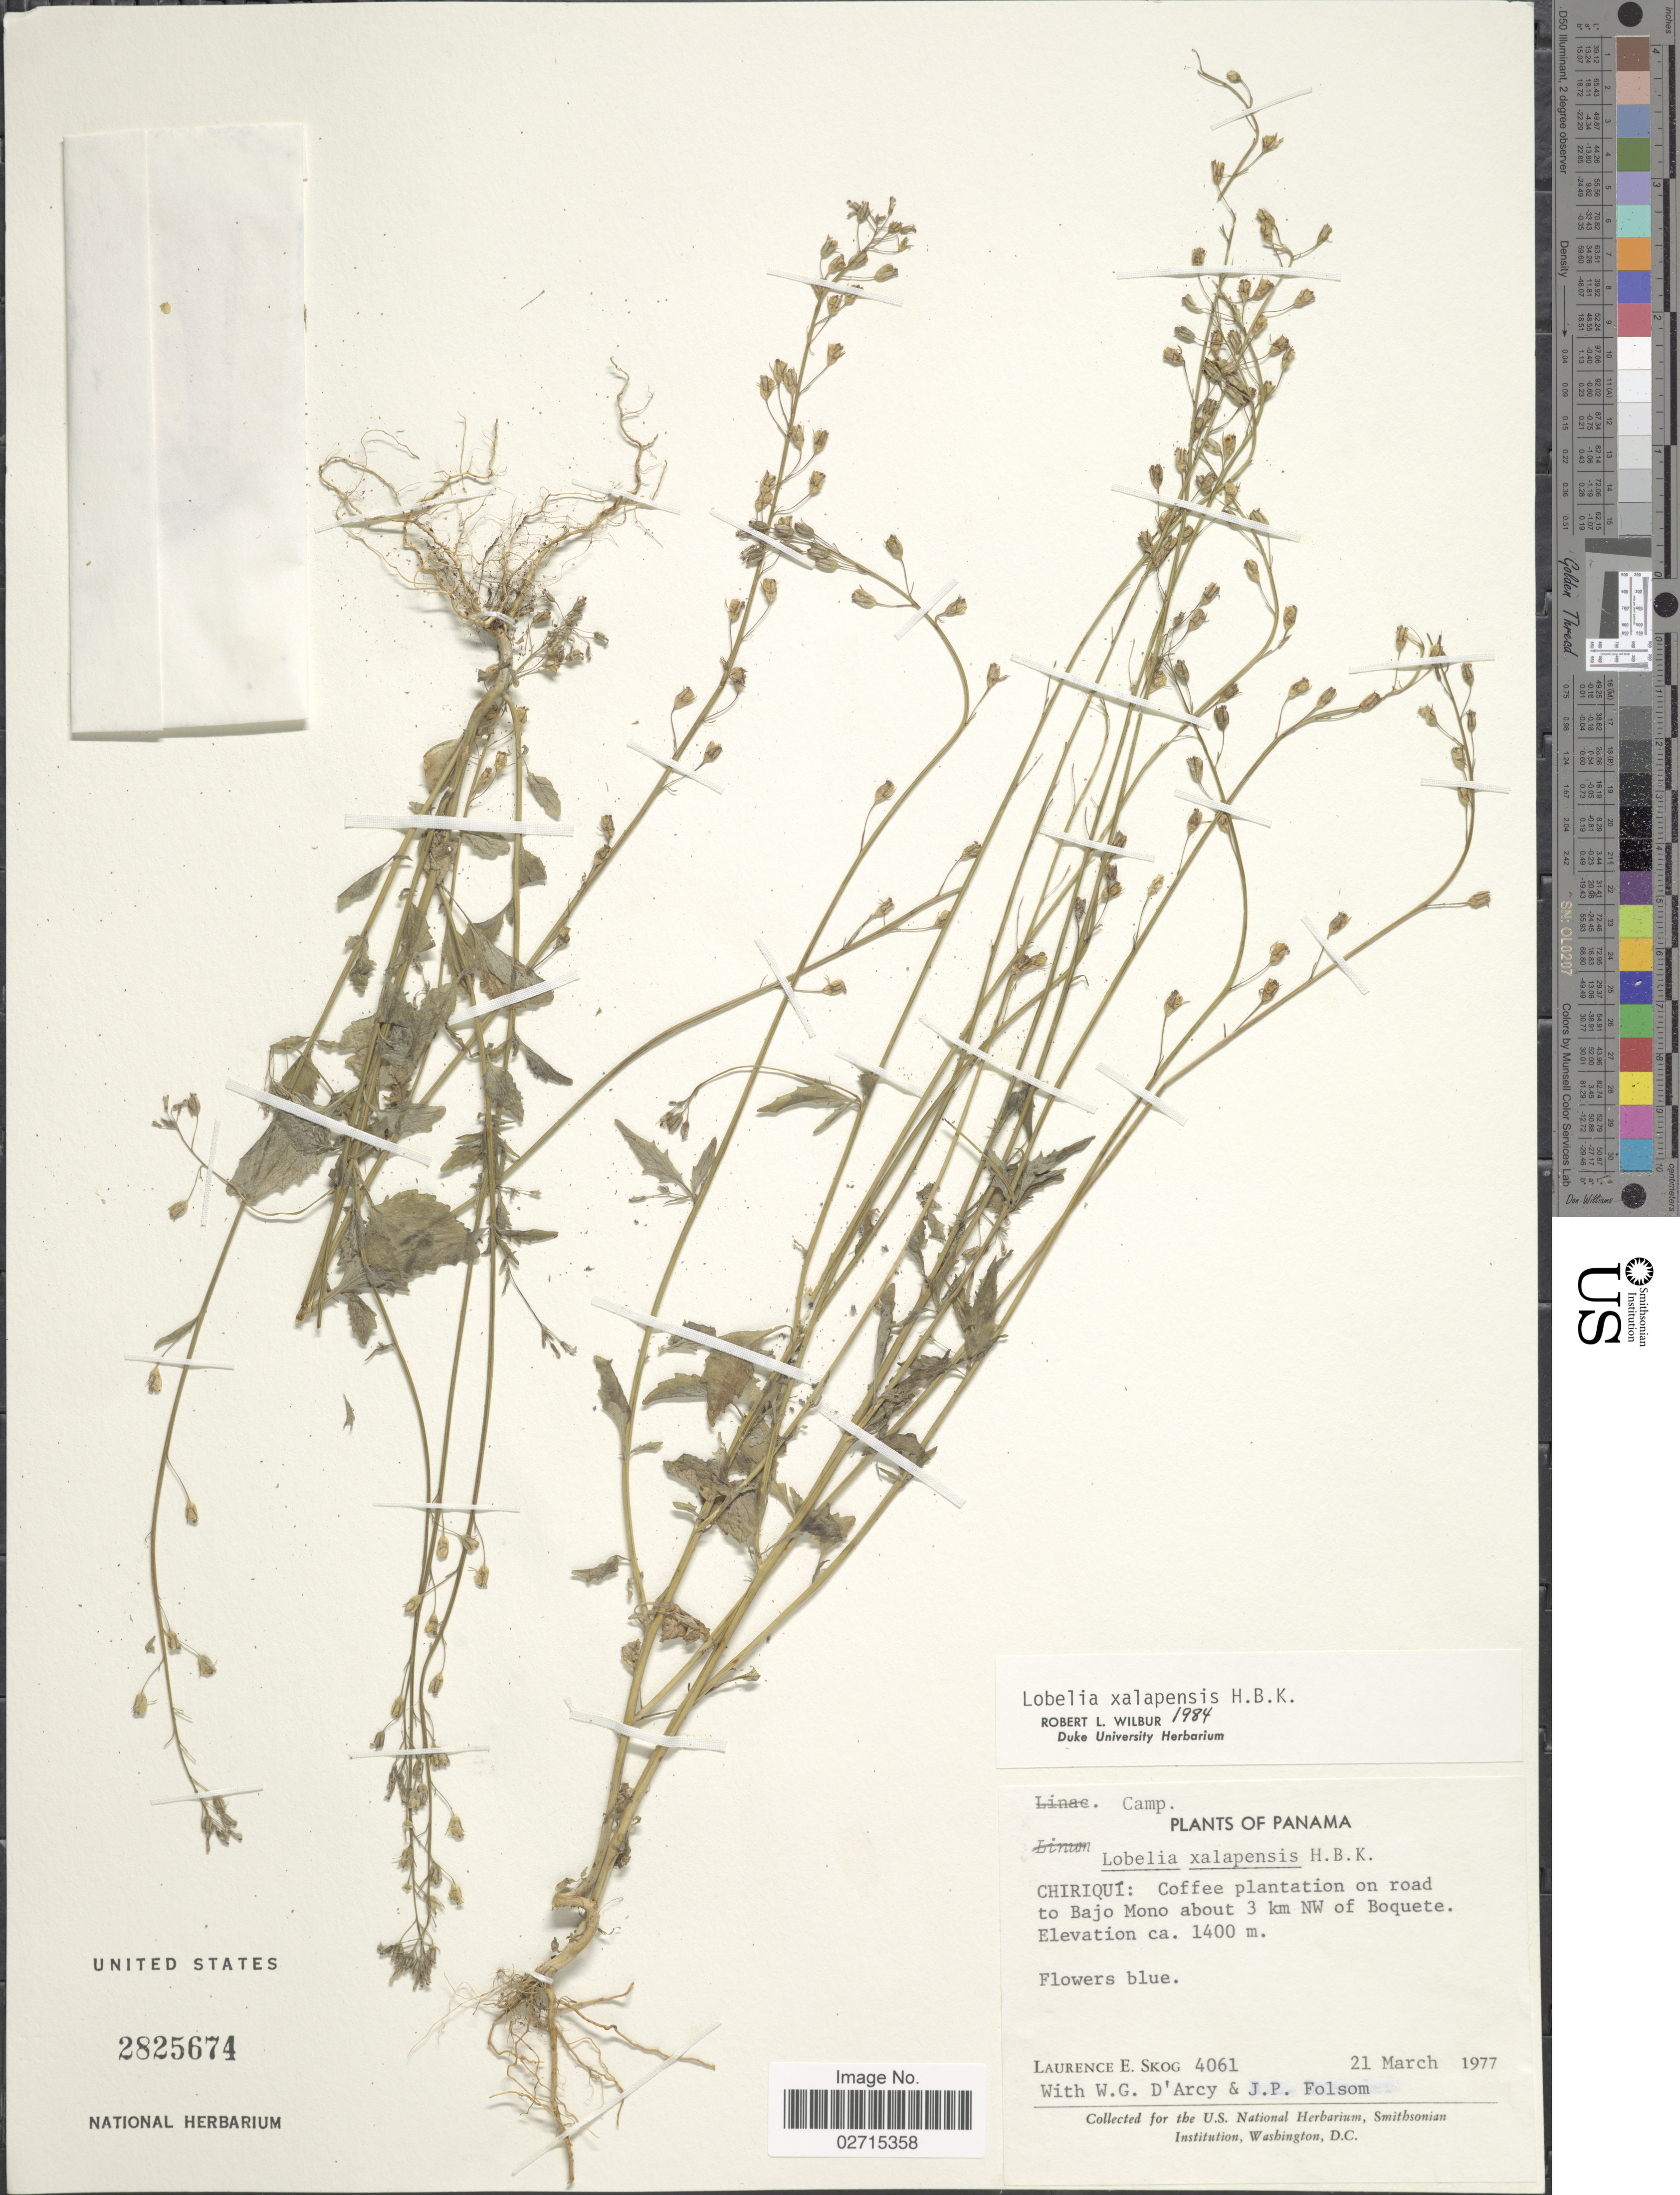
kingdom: Plantae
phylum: Tracheophyta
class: Magnoliopsida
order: Asterales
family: Campanulaceae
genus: Lobelia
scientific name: Lobelia xalapensis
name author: Kunth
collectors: L. E. Skog, W. G. D'Arcy & J. P. Folsom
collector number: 4061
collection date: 1977-03-21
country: Panama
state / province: Chiriqui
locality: Coffe plantation on road to Bajo Mono about 3 km NW of Boquete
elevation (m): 1400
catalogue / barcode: US 2825674